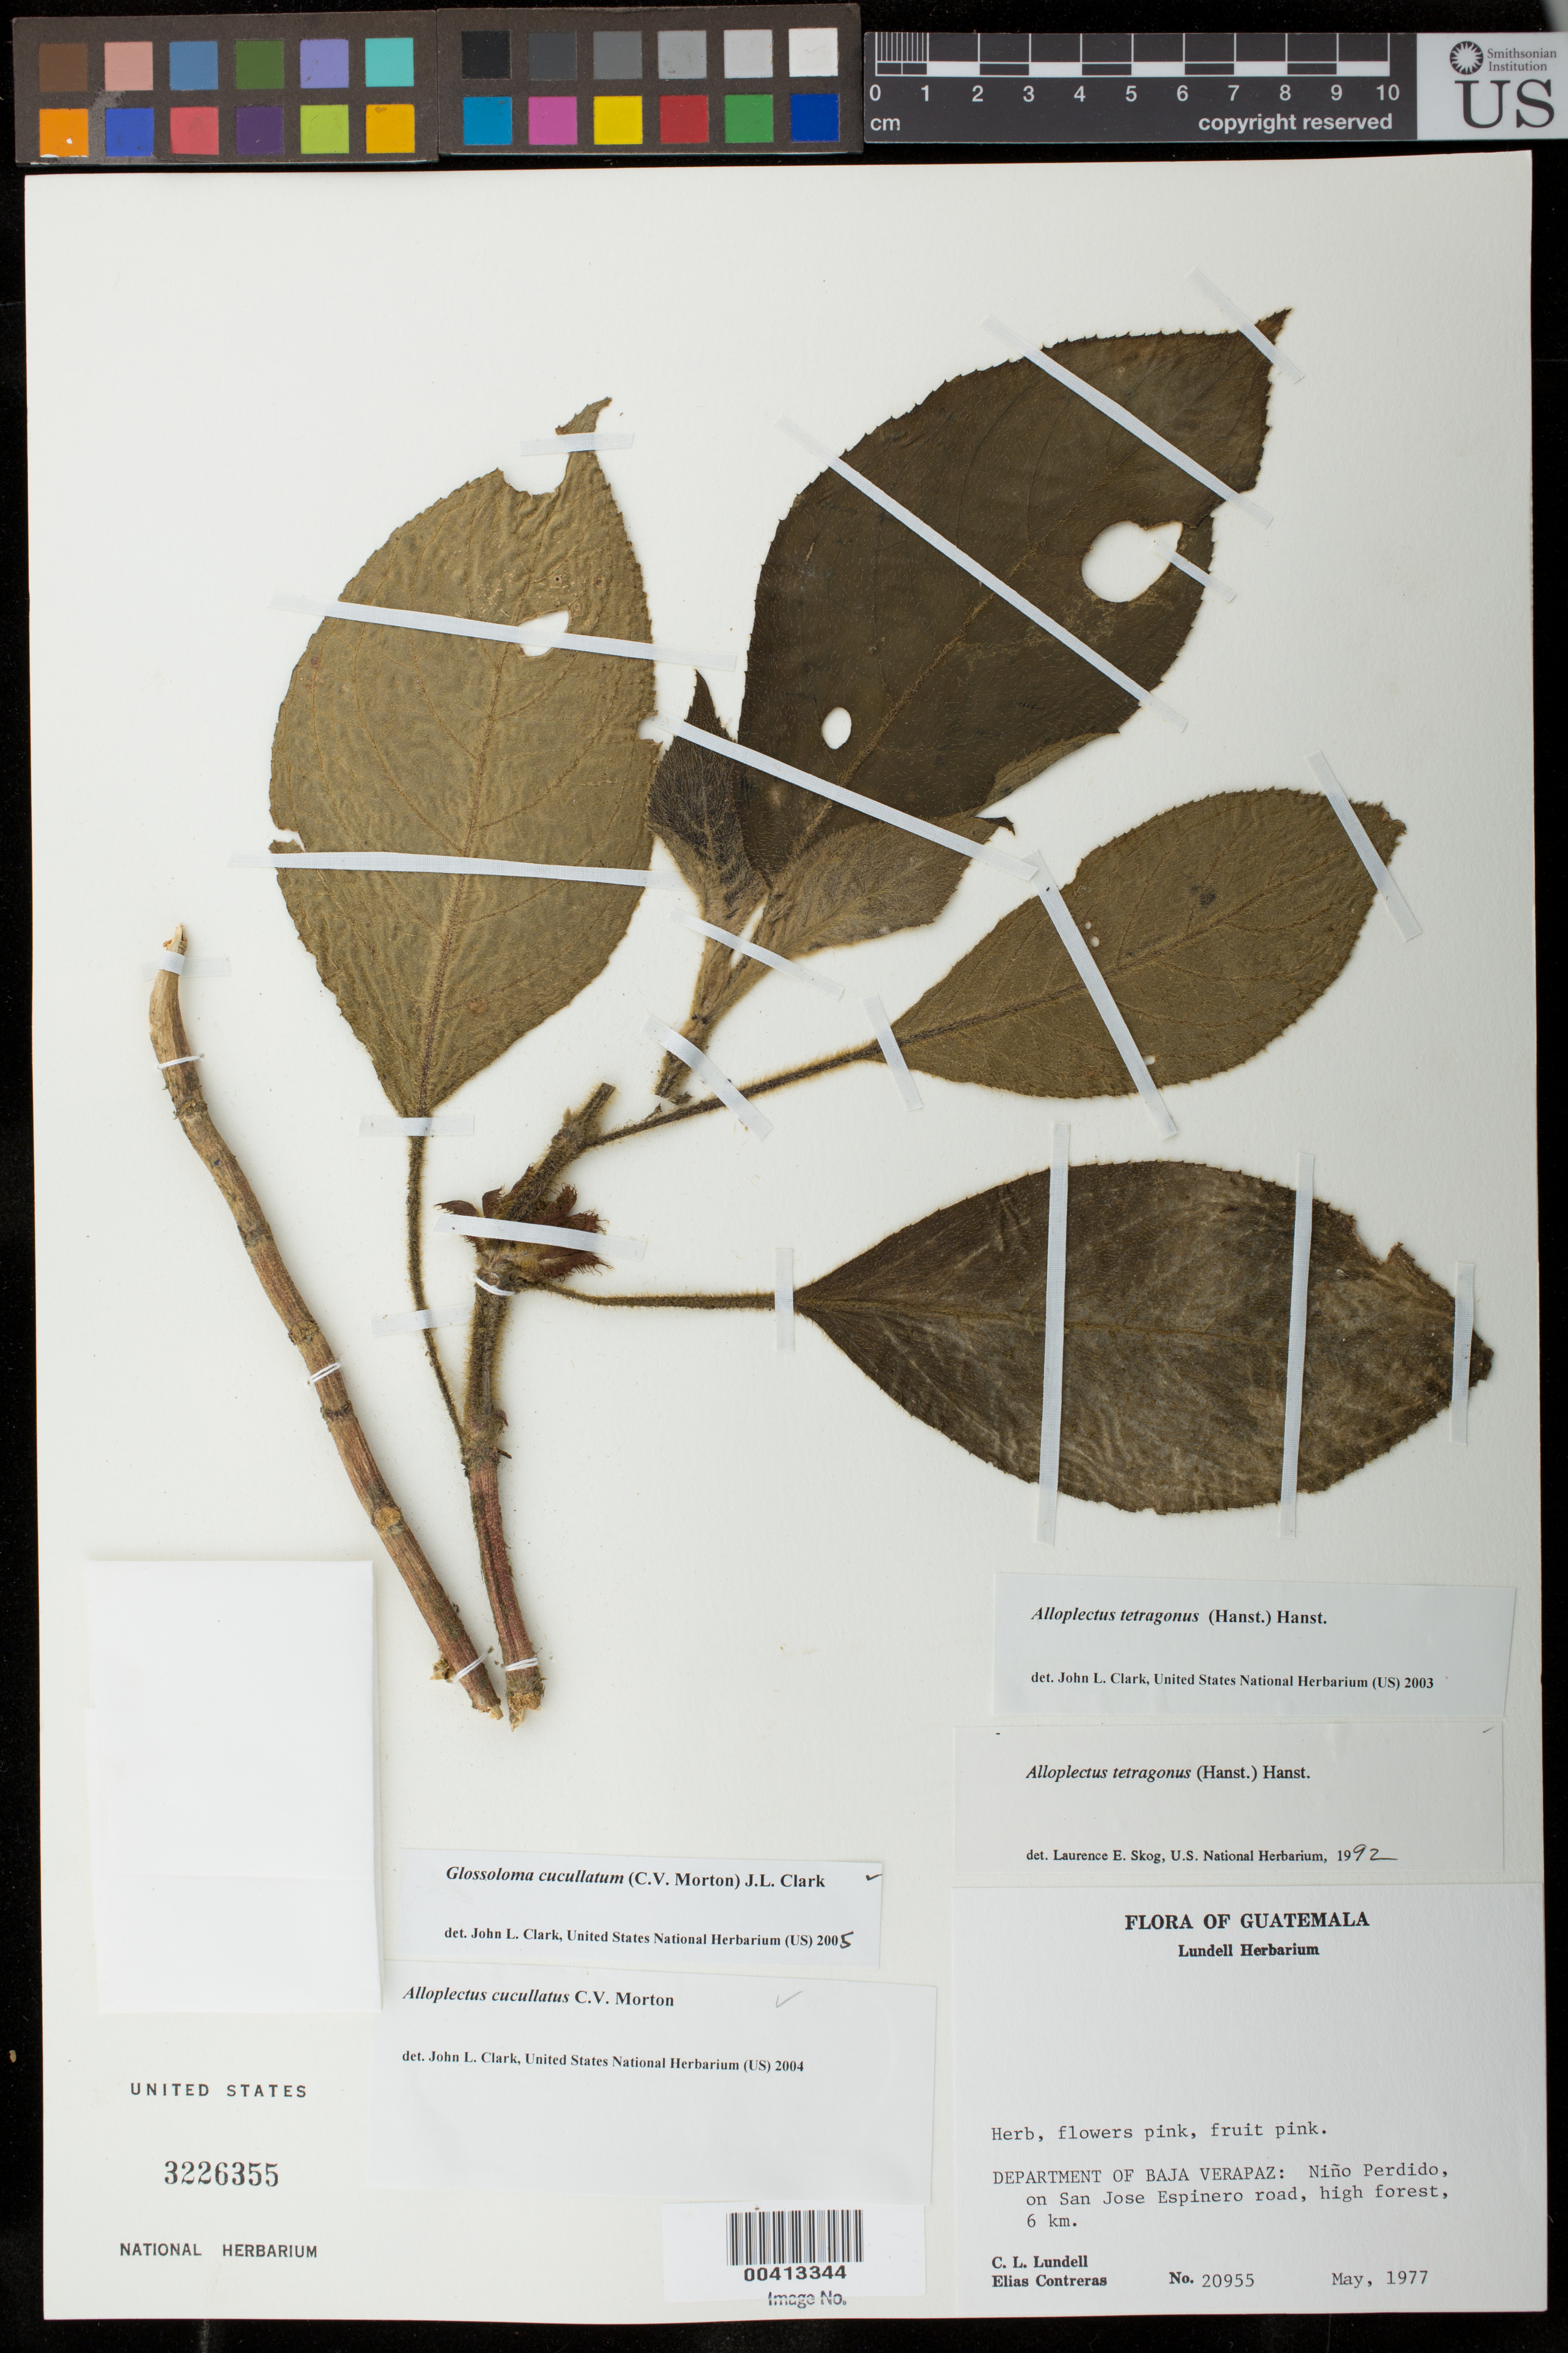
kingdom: Plantae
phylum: Tracheophyta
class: Magnoliopsida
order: Lamiales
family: Gesneriaceae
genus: Glossoloma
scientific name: Glossoloma cucullatum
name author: (C.V. Morton) J.L. Clark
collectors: C. L. Lundell & E. Contreras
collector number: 20955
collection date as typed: May 1977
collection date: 1977-05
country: Guatemala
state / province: Baja Verapaz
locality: Nino Perdido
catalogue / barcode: US 3226355